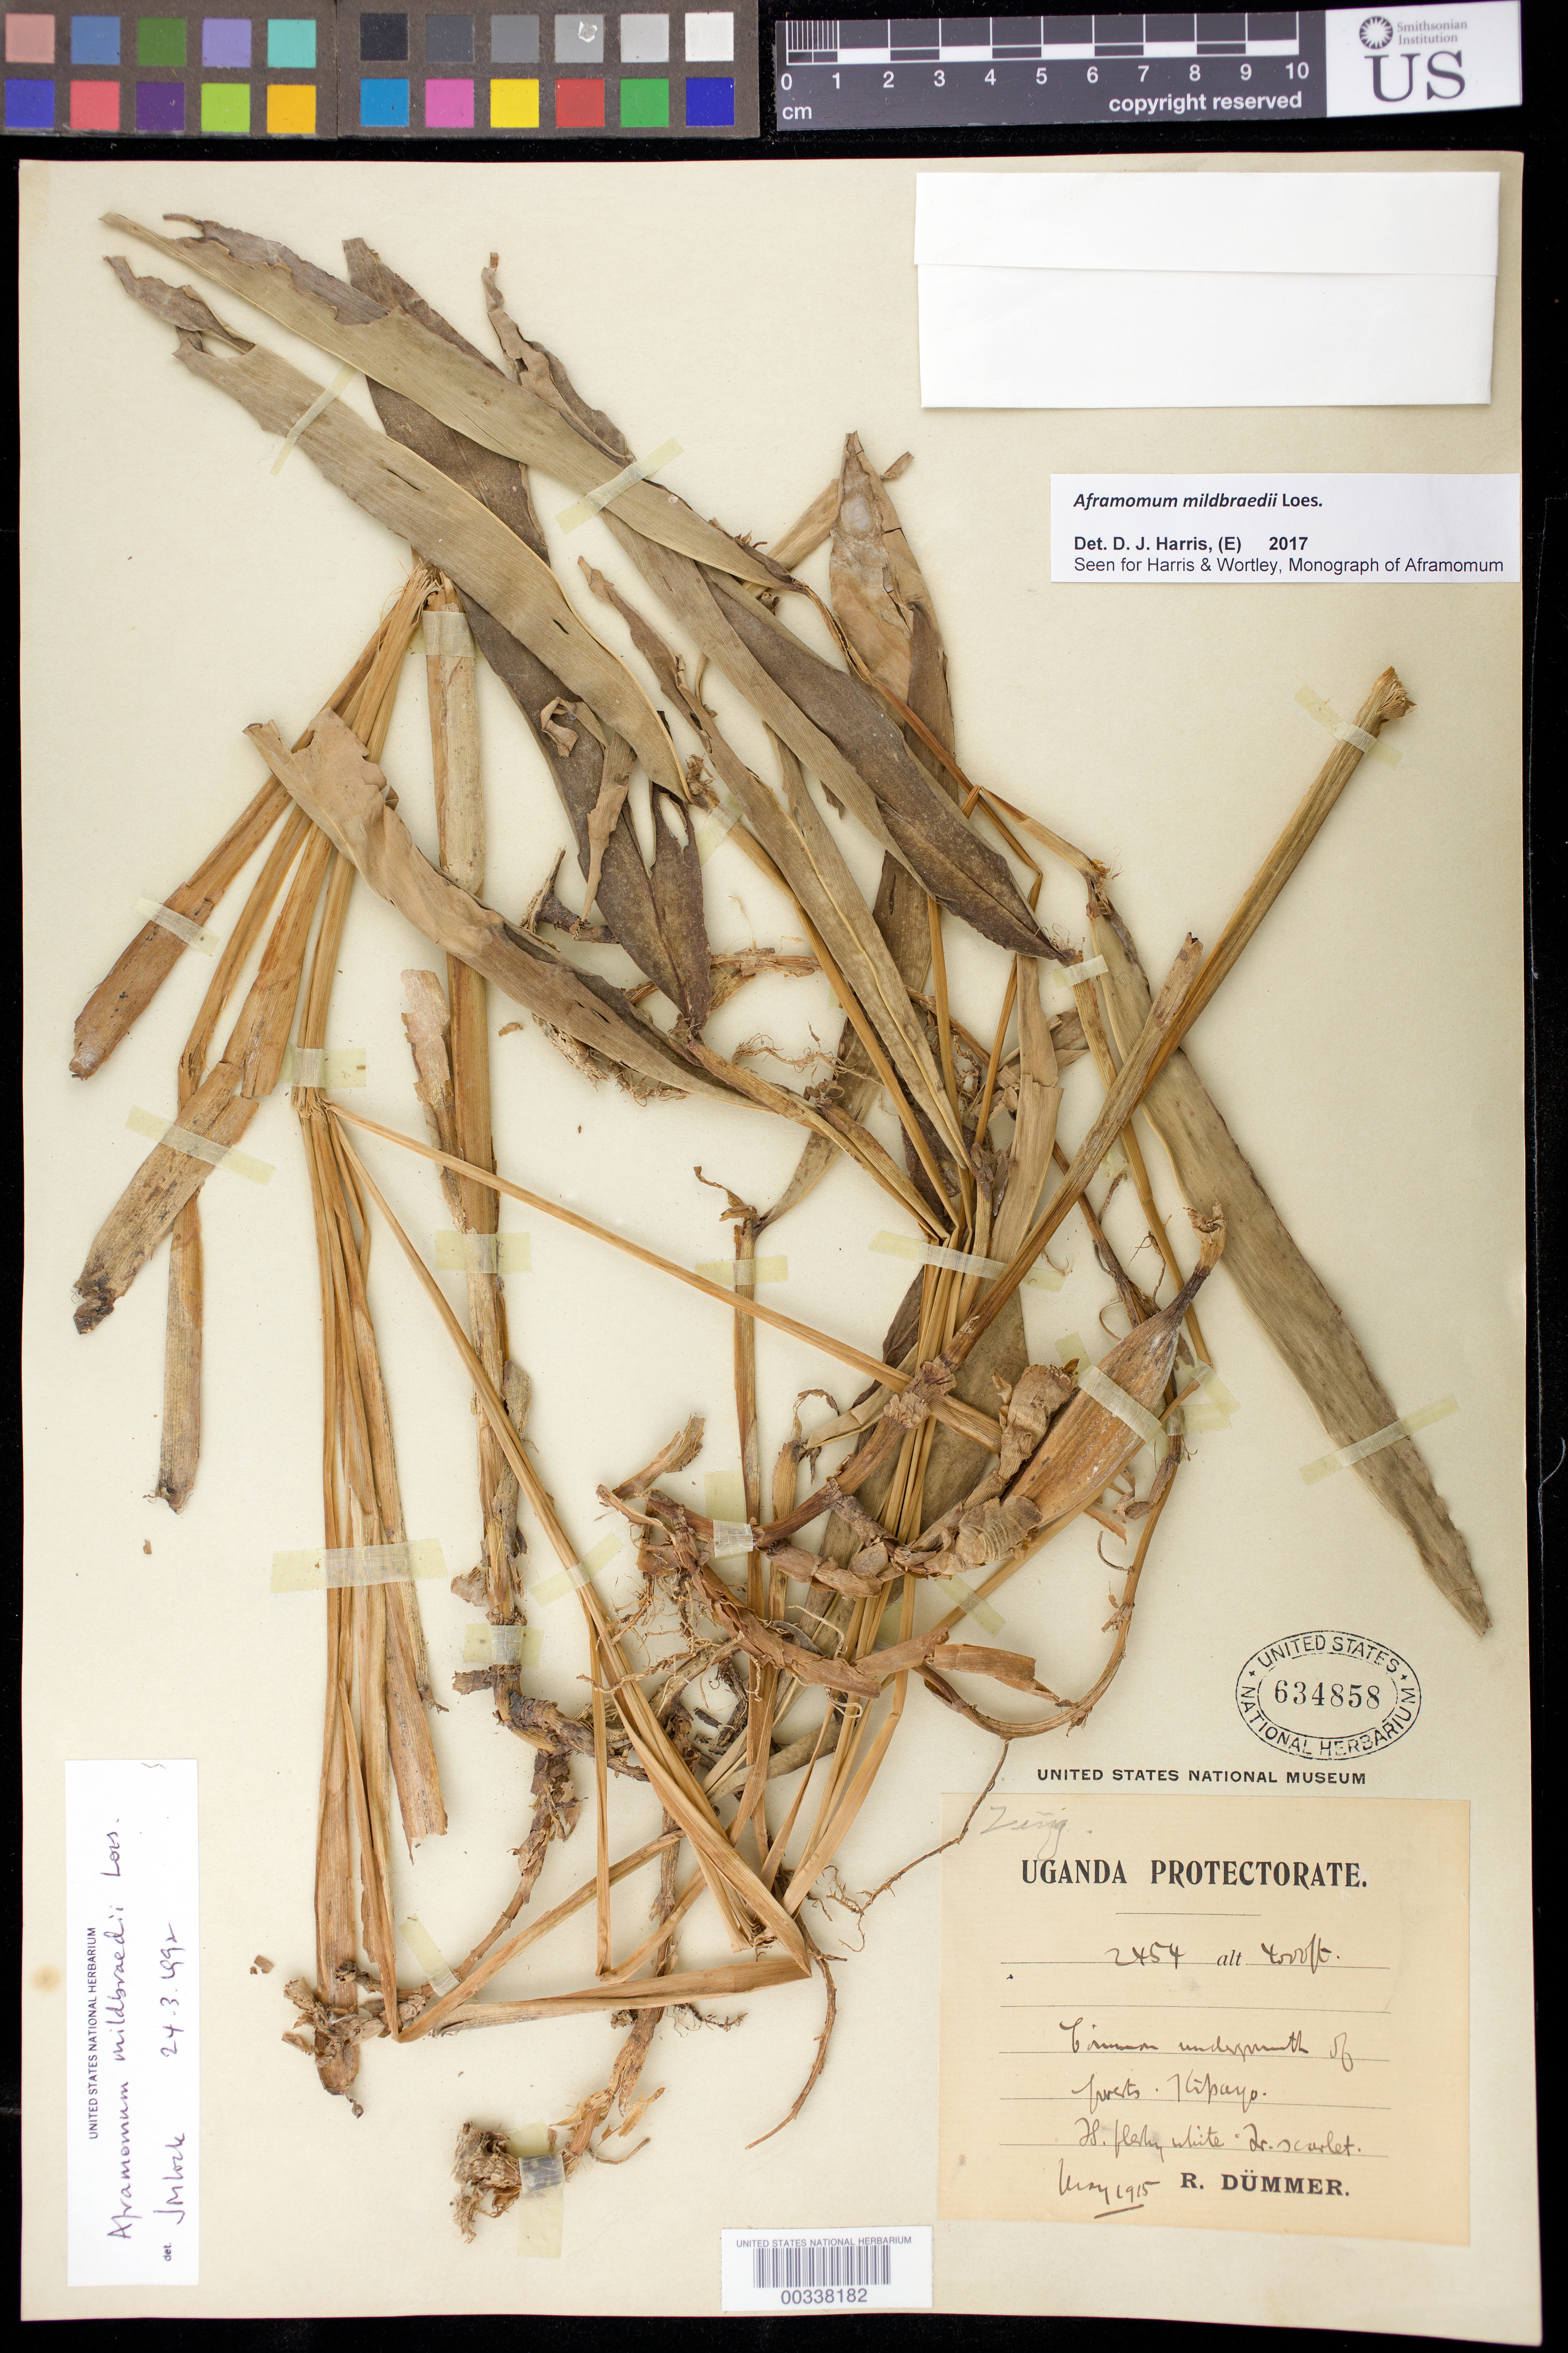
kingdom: Plantae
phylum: Tracheophyta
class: Liliopsida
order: Zingiberales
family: Zingiberaceae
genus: Aframomum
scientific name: Aframomum mildbraedii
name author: Loes.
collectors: R. A. Dümmer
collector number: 2454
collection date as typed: May 1915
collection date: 1915-05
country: Uganda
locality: Uganda protectorate, kipayo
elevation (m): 1219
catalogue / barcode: US 634858